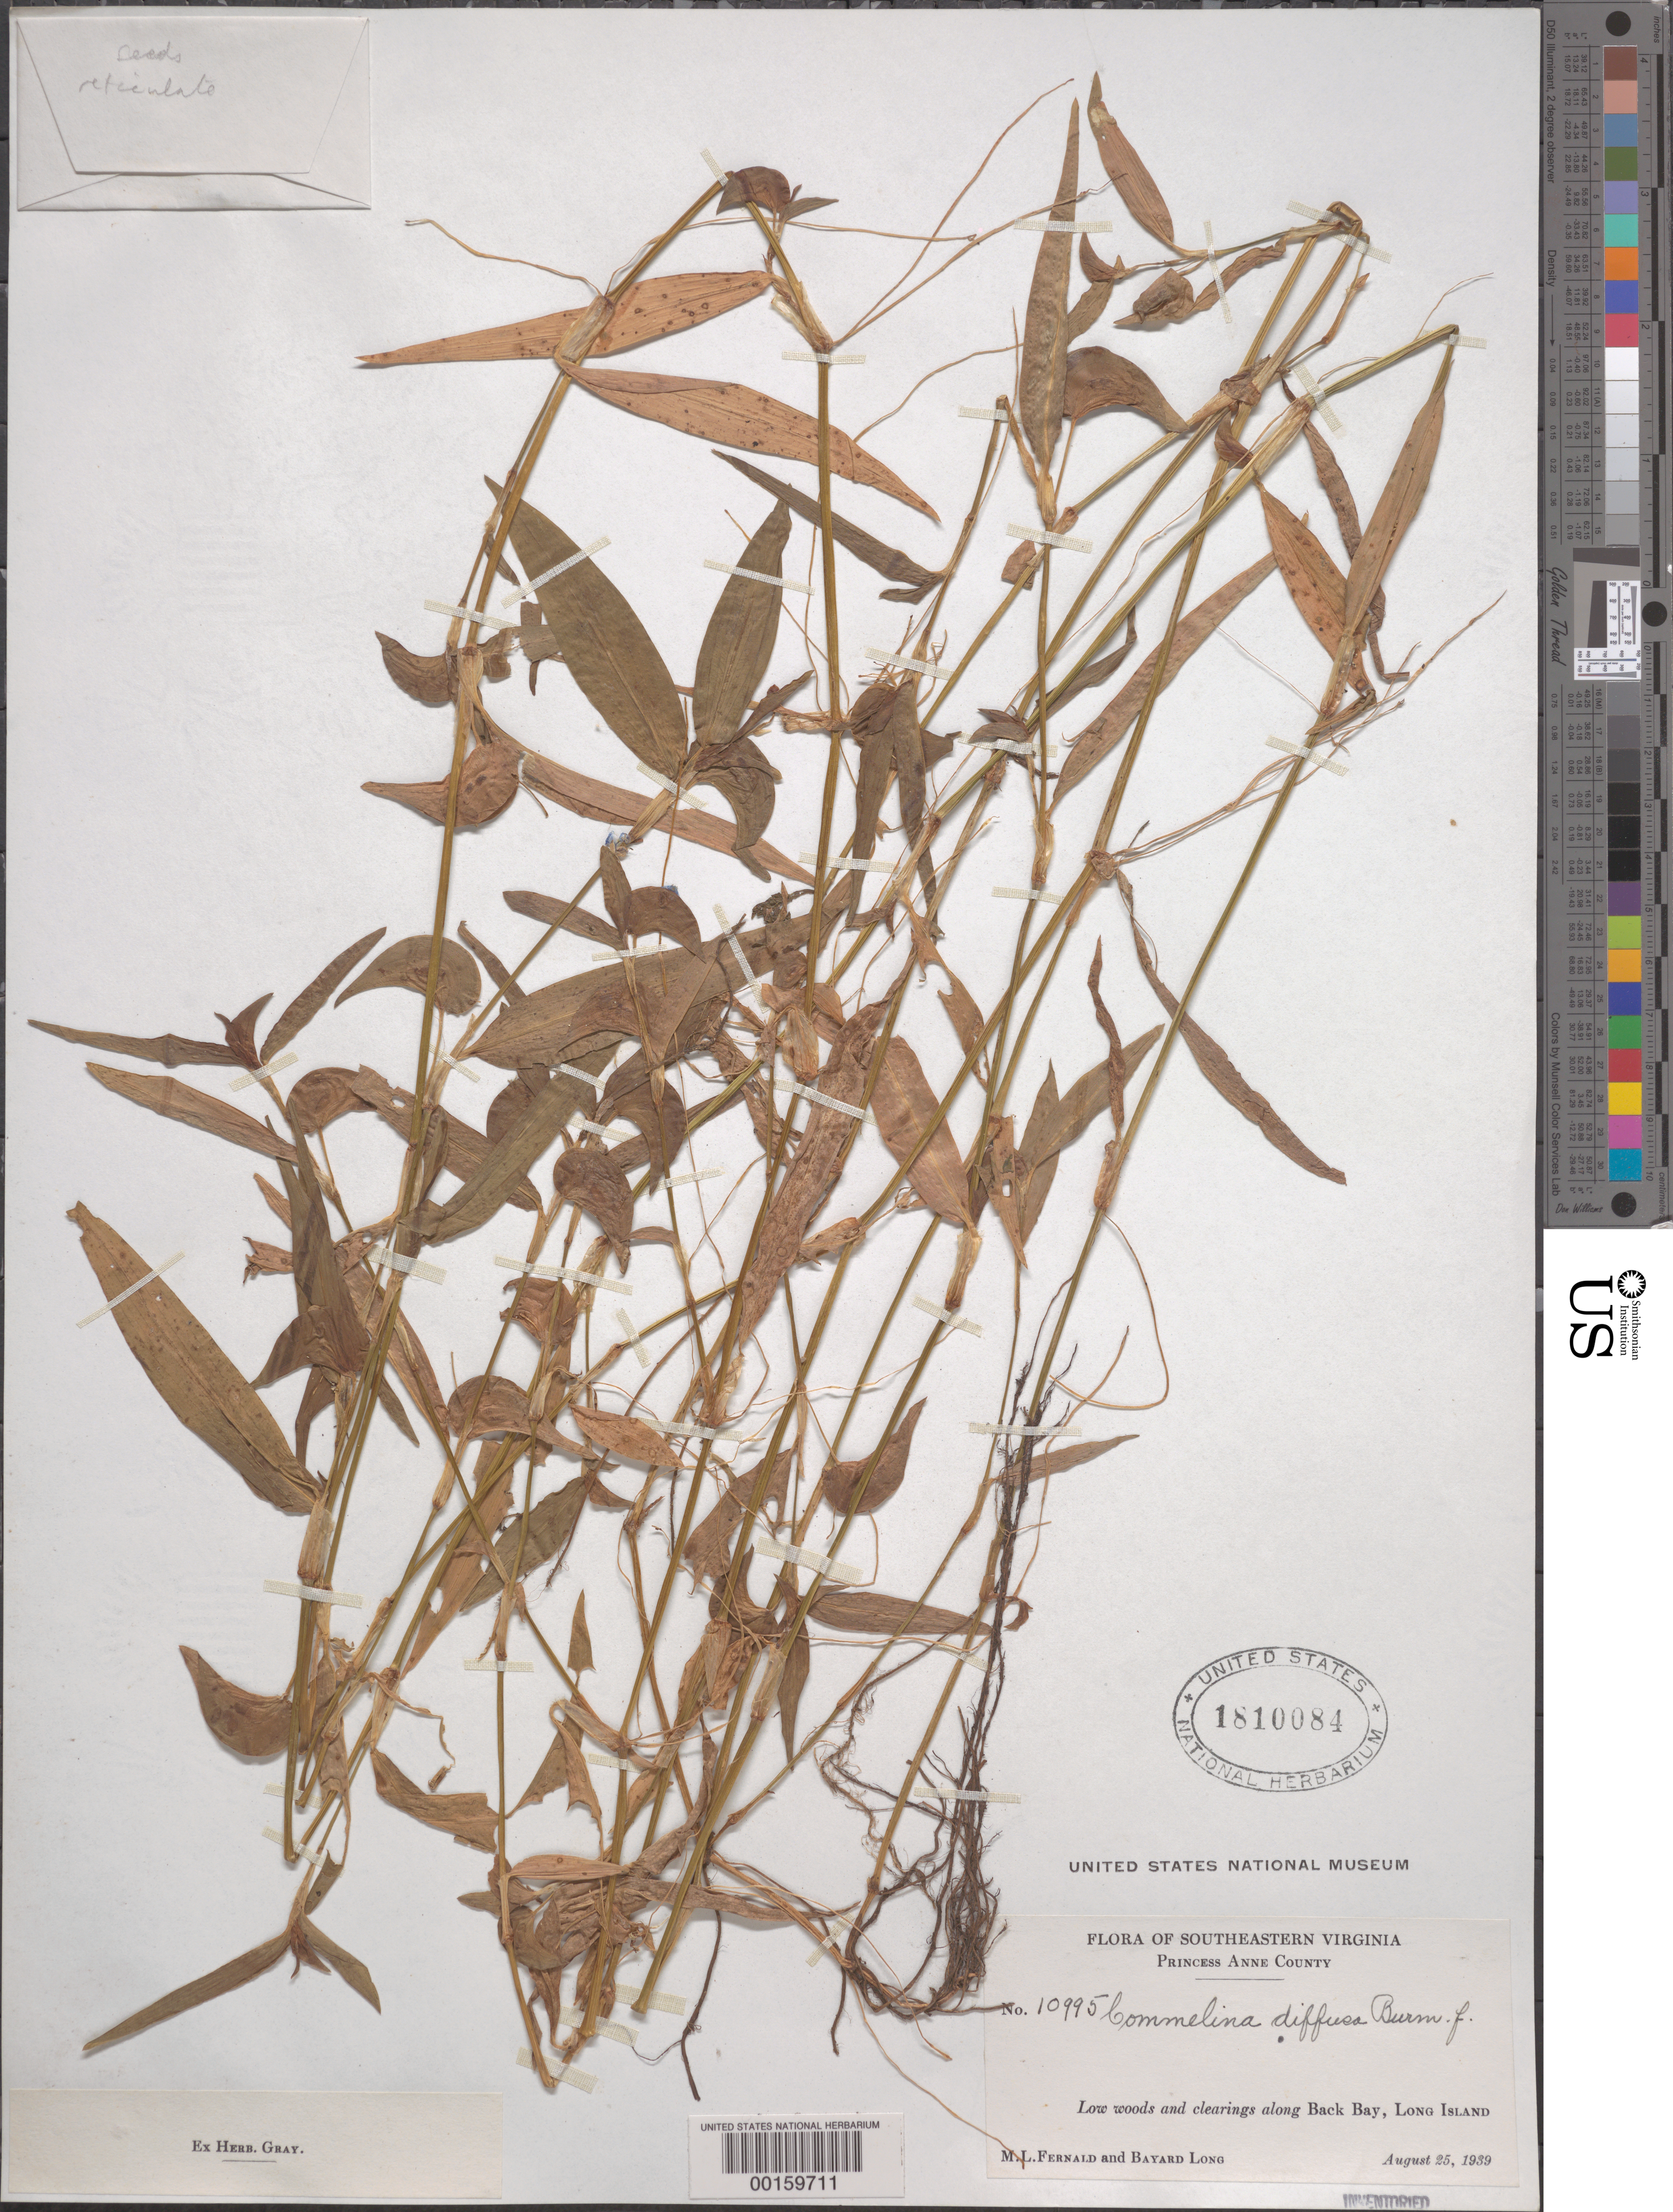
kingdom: Plantae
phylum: Tracheophyta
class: Liliopsida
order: Commelinales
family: Commelinaceae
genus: Commelina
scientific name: Commelina diffusa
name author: Burm. f.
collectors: M. L. Fernald & B. H. Long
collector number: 10995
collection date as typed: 25 Aug 1939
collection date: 1939-08-25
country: United States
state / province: Virginia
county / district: City of Virginia Beach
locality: Princess anne co., back bay, long island. [princess anne co. is now part of City of Virginia Beach.]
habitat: Low woods and clearing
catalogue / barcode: US 1810084